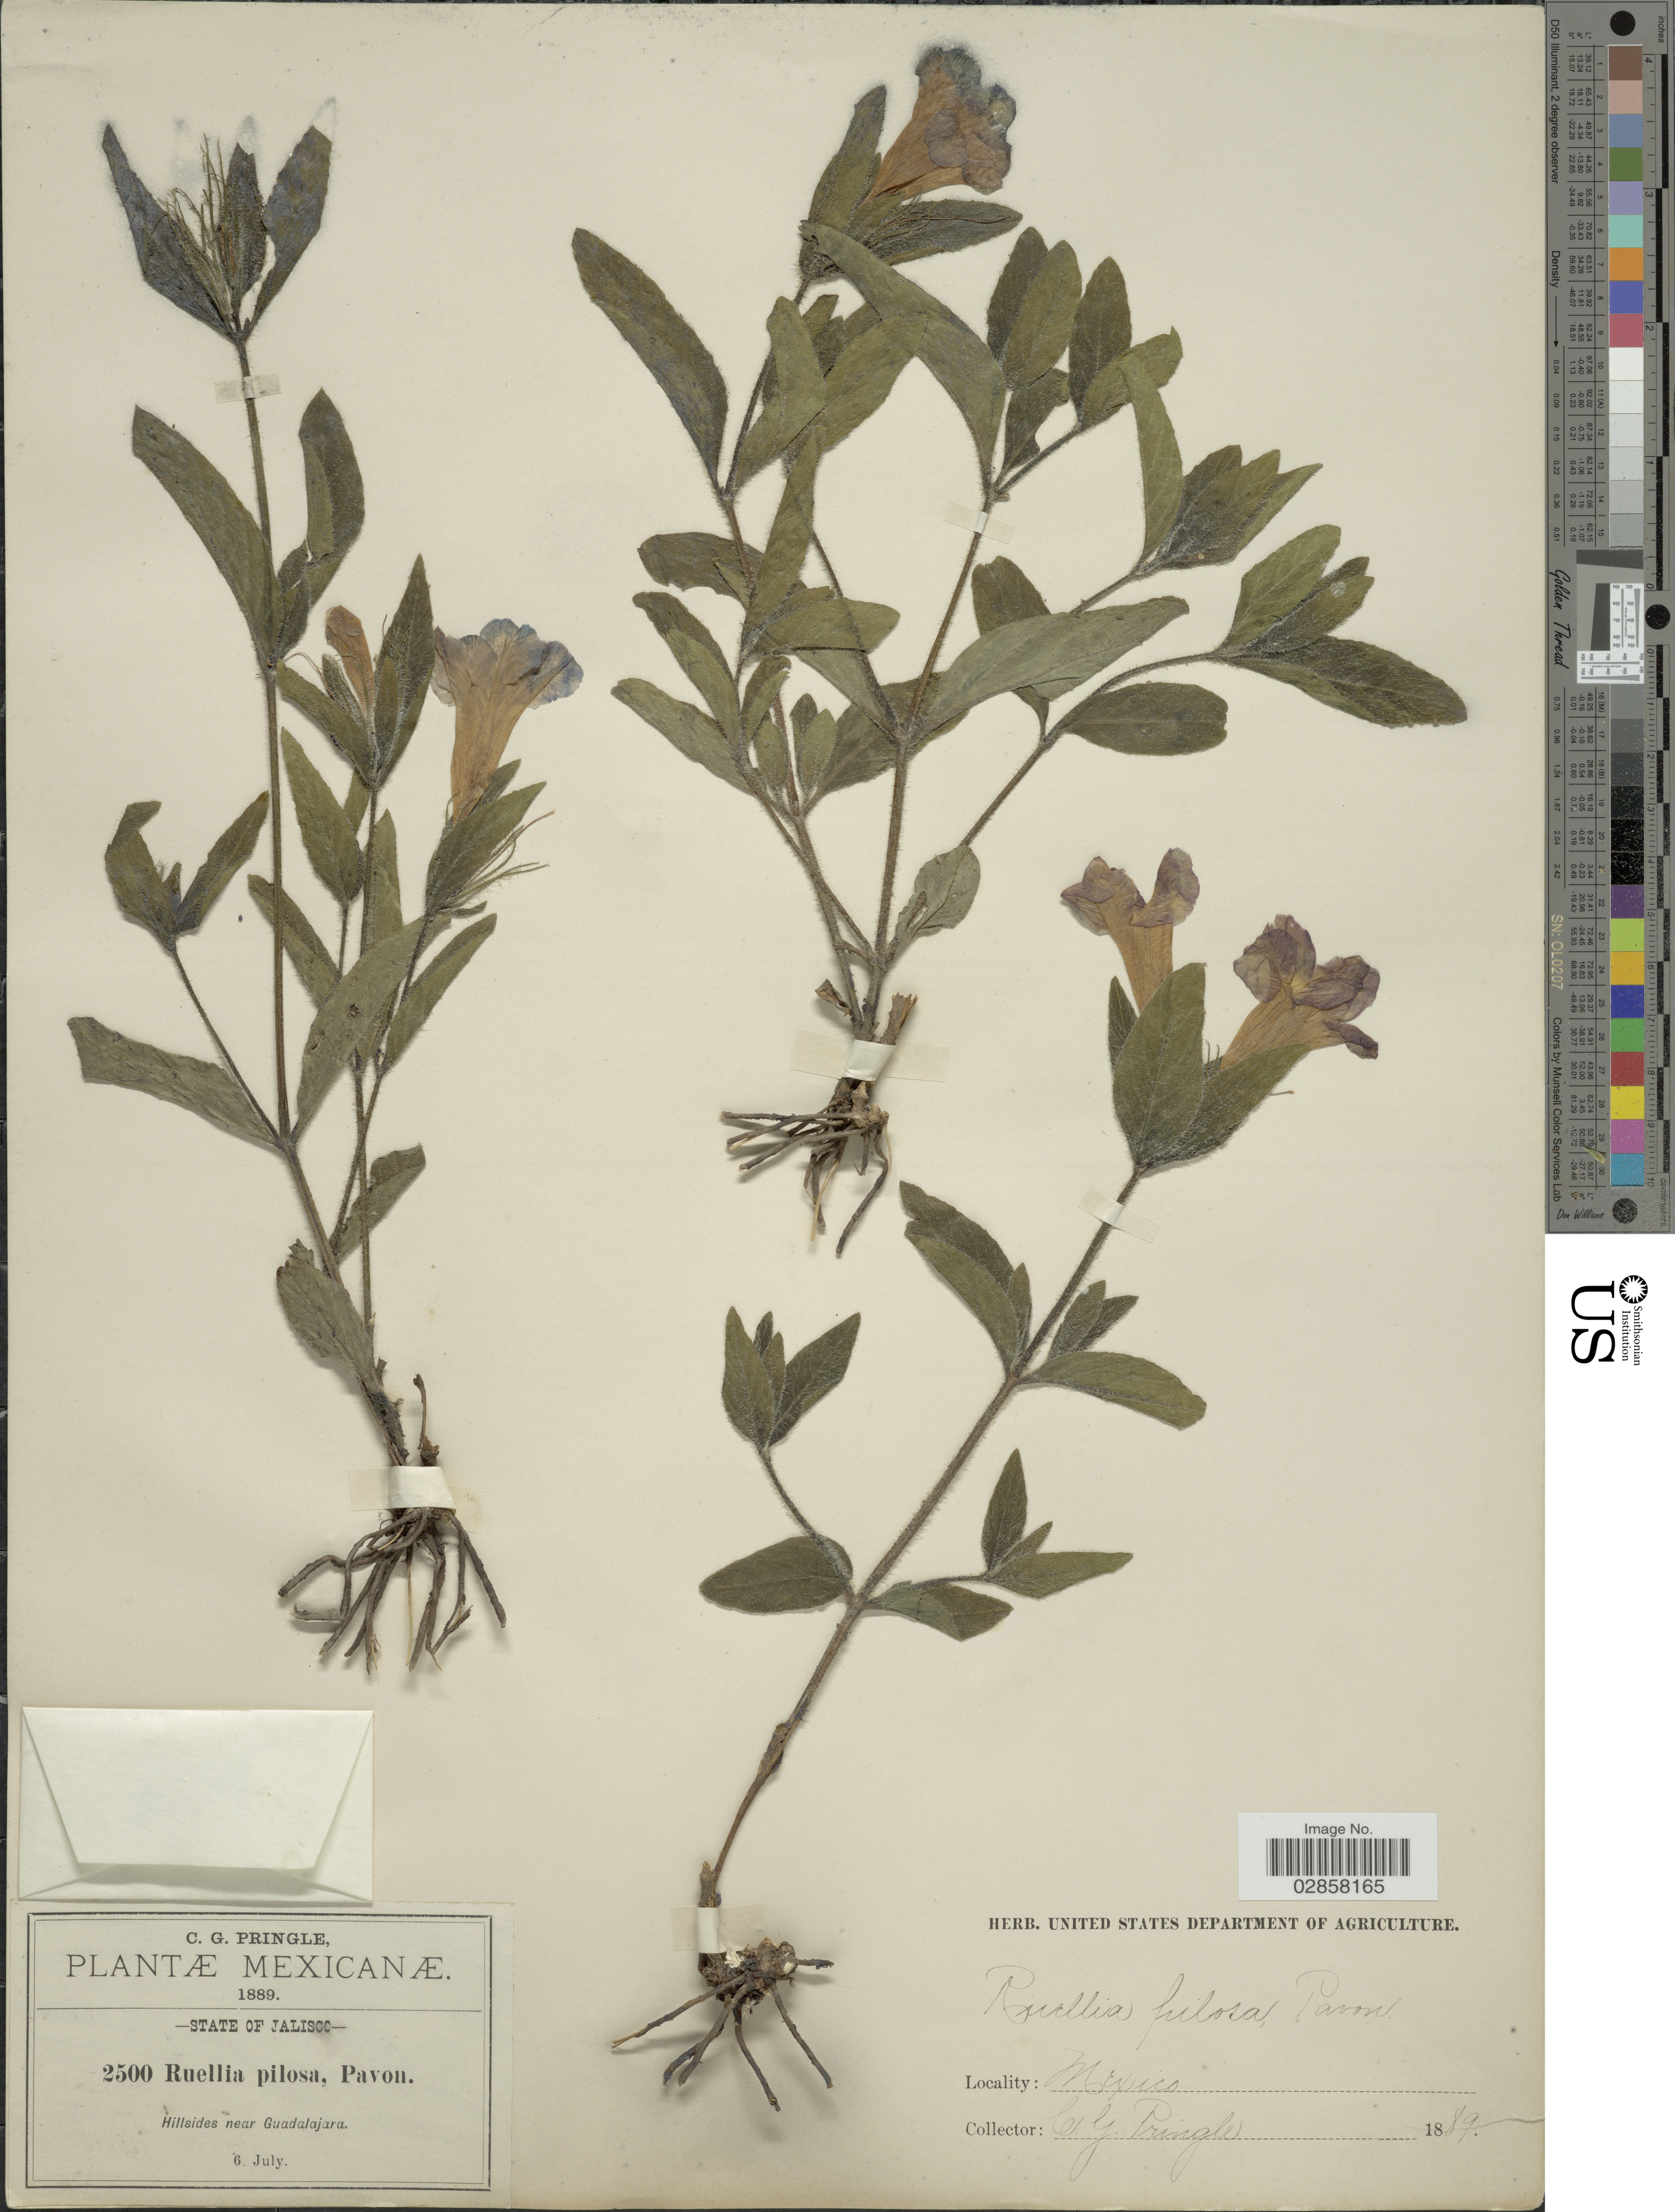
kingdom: Plantae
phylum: Tracheophyta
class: Magnoliopsida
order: Lamiales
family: Acanthaceae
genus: Ruellia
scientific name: Ruellia spissa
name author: Leonard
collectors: C. G. Pringle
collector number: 2500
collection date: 1889-07-06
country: Mexico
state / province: Jalisco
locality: Hillsides near Guadalajara.